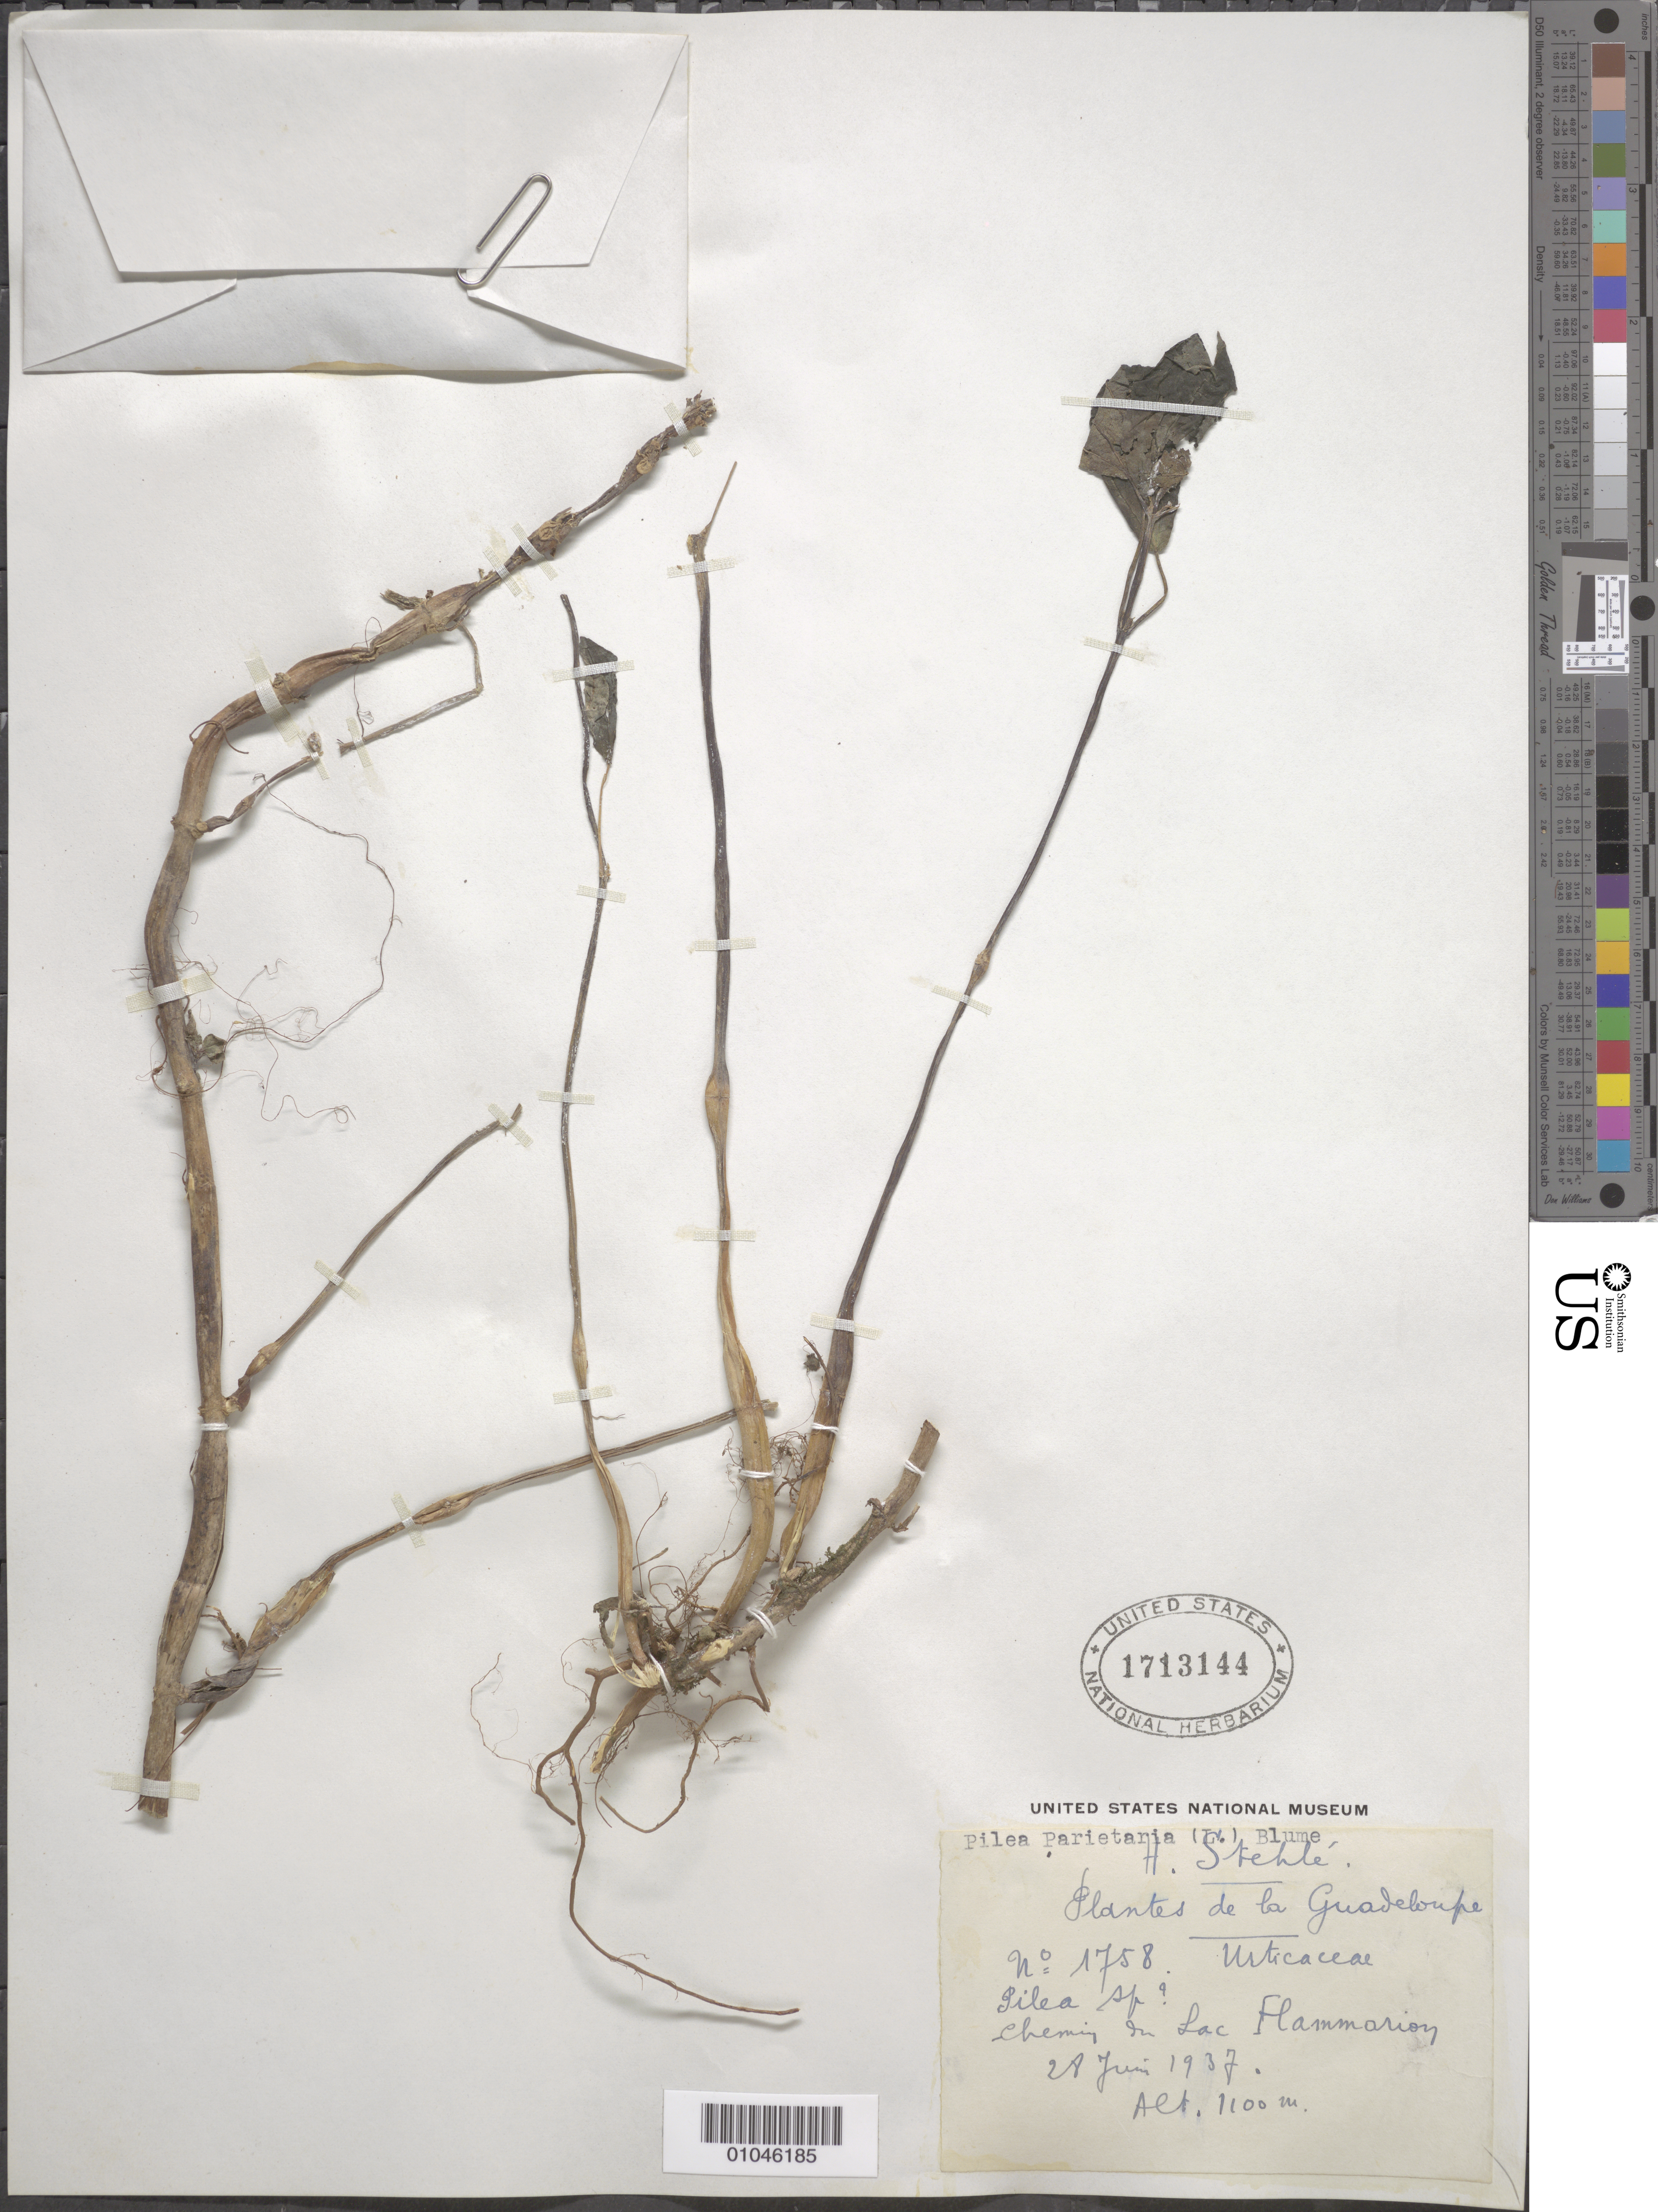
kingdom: Plantae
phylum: Tracheophyta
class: Magnoliopsida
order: Rosales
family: Urticaceae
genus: Pilea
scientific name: Pilea parietaria var. parietaria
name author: (L.) Blume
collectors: H. Stehlé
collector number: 1758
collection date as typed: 28 Jun 1937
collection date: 1937-06-28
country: Guadeloupe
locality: Chemi du Lac Flammarion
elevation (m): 1100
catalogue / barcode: US 1713144